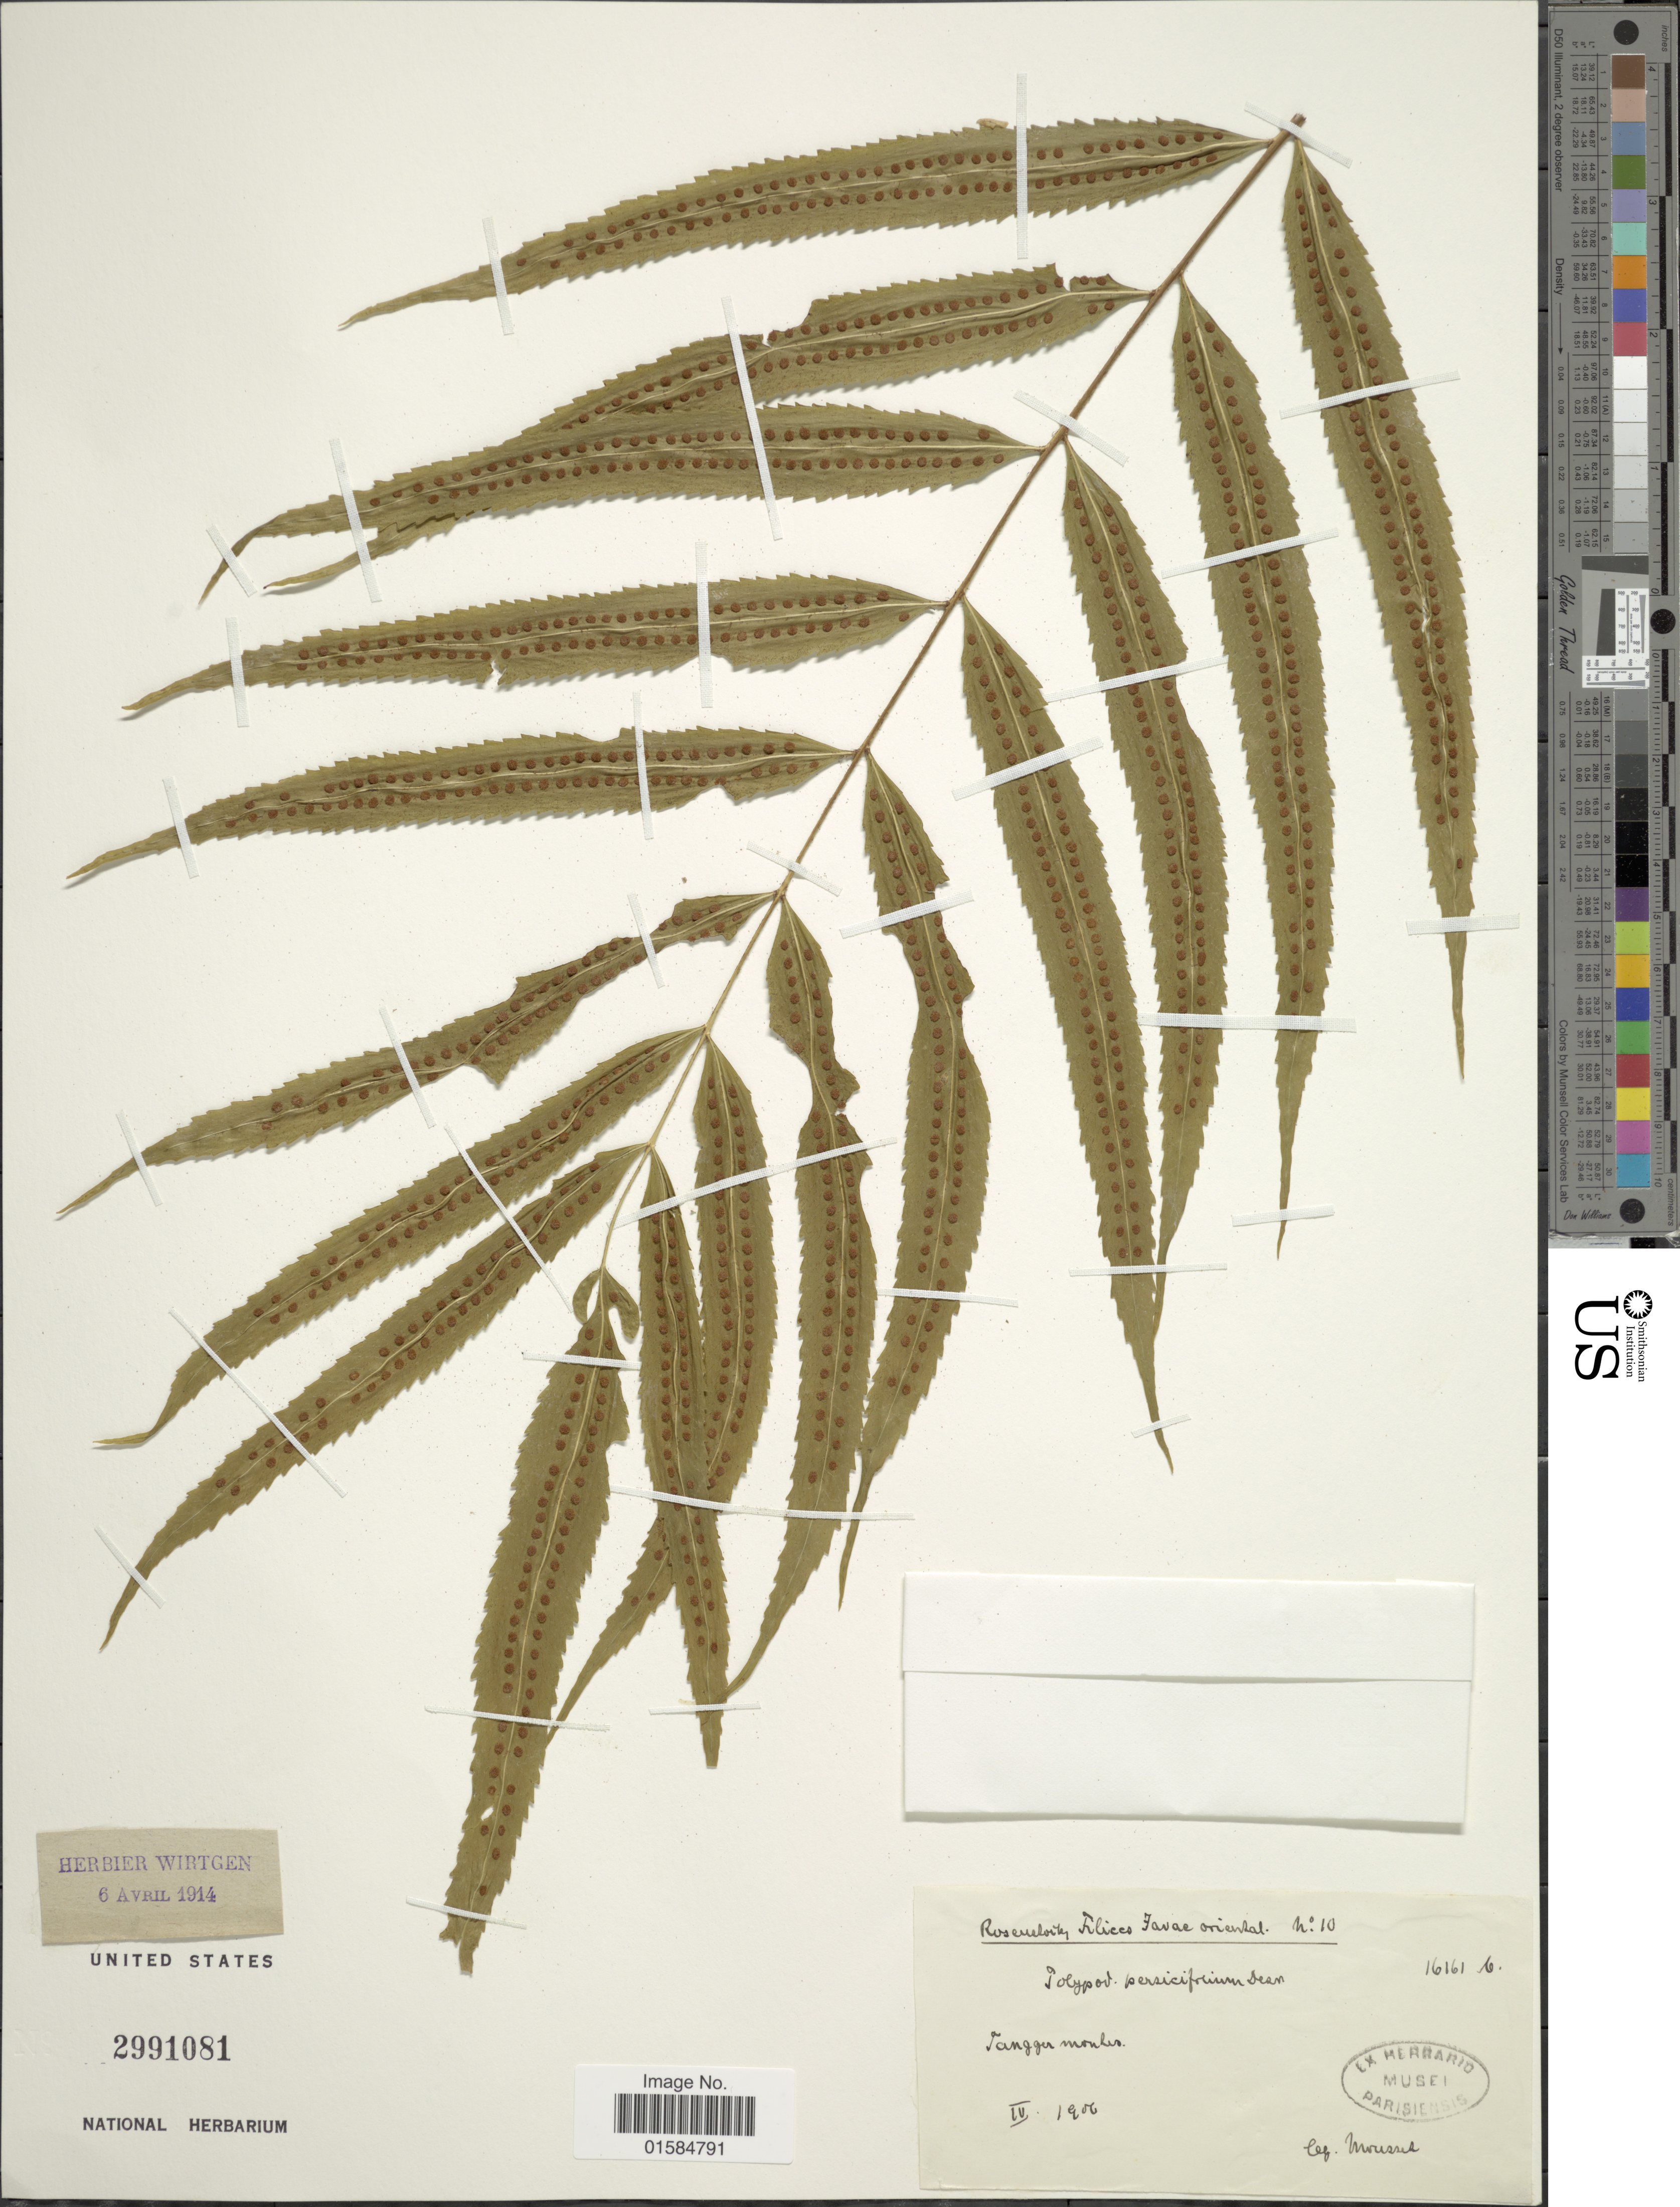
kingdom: Plantae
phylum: Tracheophyta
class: Polypodiopsida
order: Polypodiales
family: Polypodiaceae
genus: Goniophlebium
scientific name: Goniophlebium persicifolium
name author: (Desv.) Bedd.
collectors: Mousset, --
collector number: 16161b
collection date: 1906-04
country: Indonesia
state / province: Java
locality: Tangger montes.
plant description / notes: No precise locality correction needed.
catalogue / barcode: US 2991081